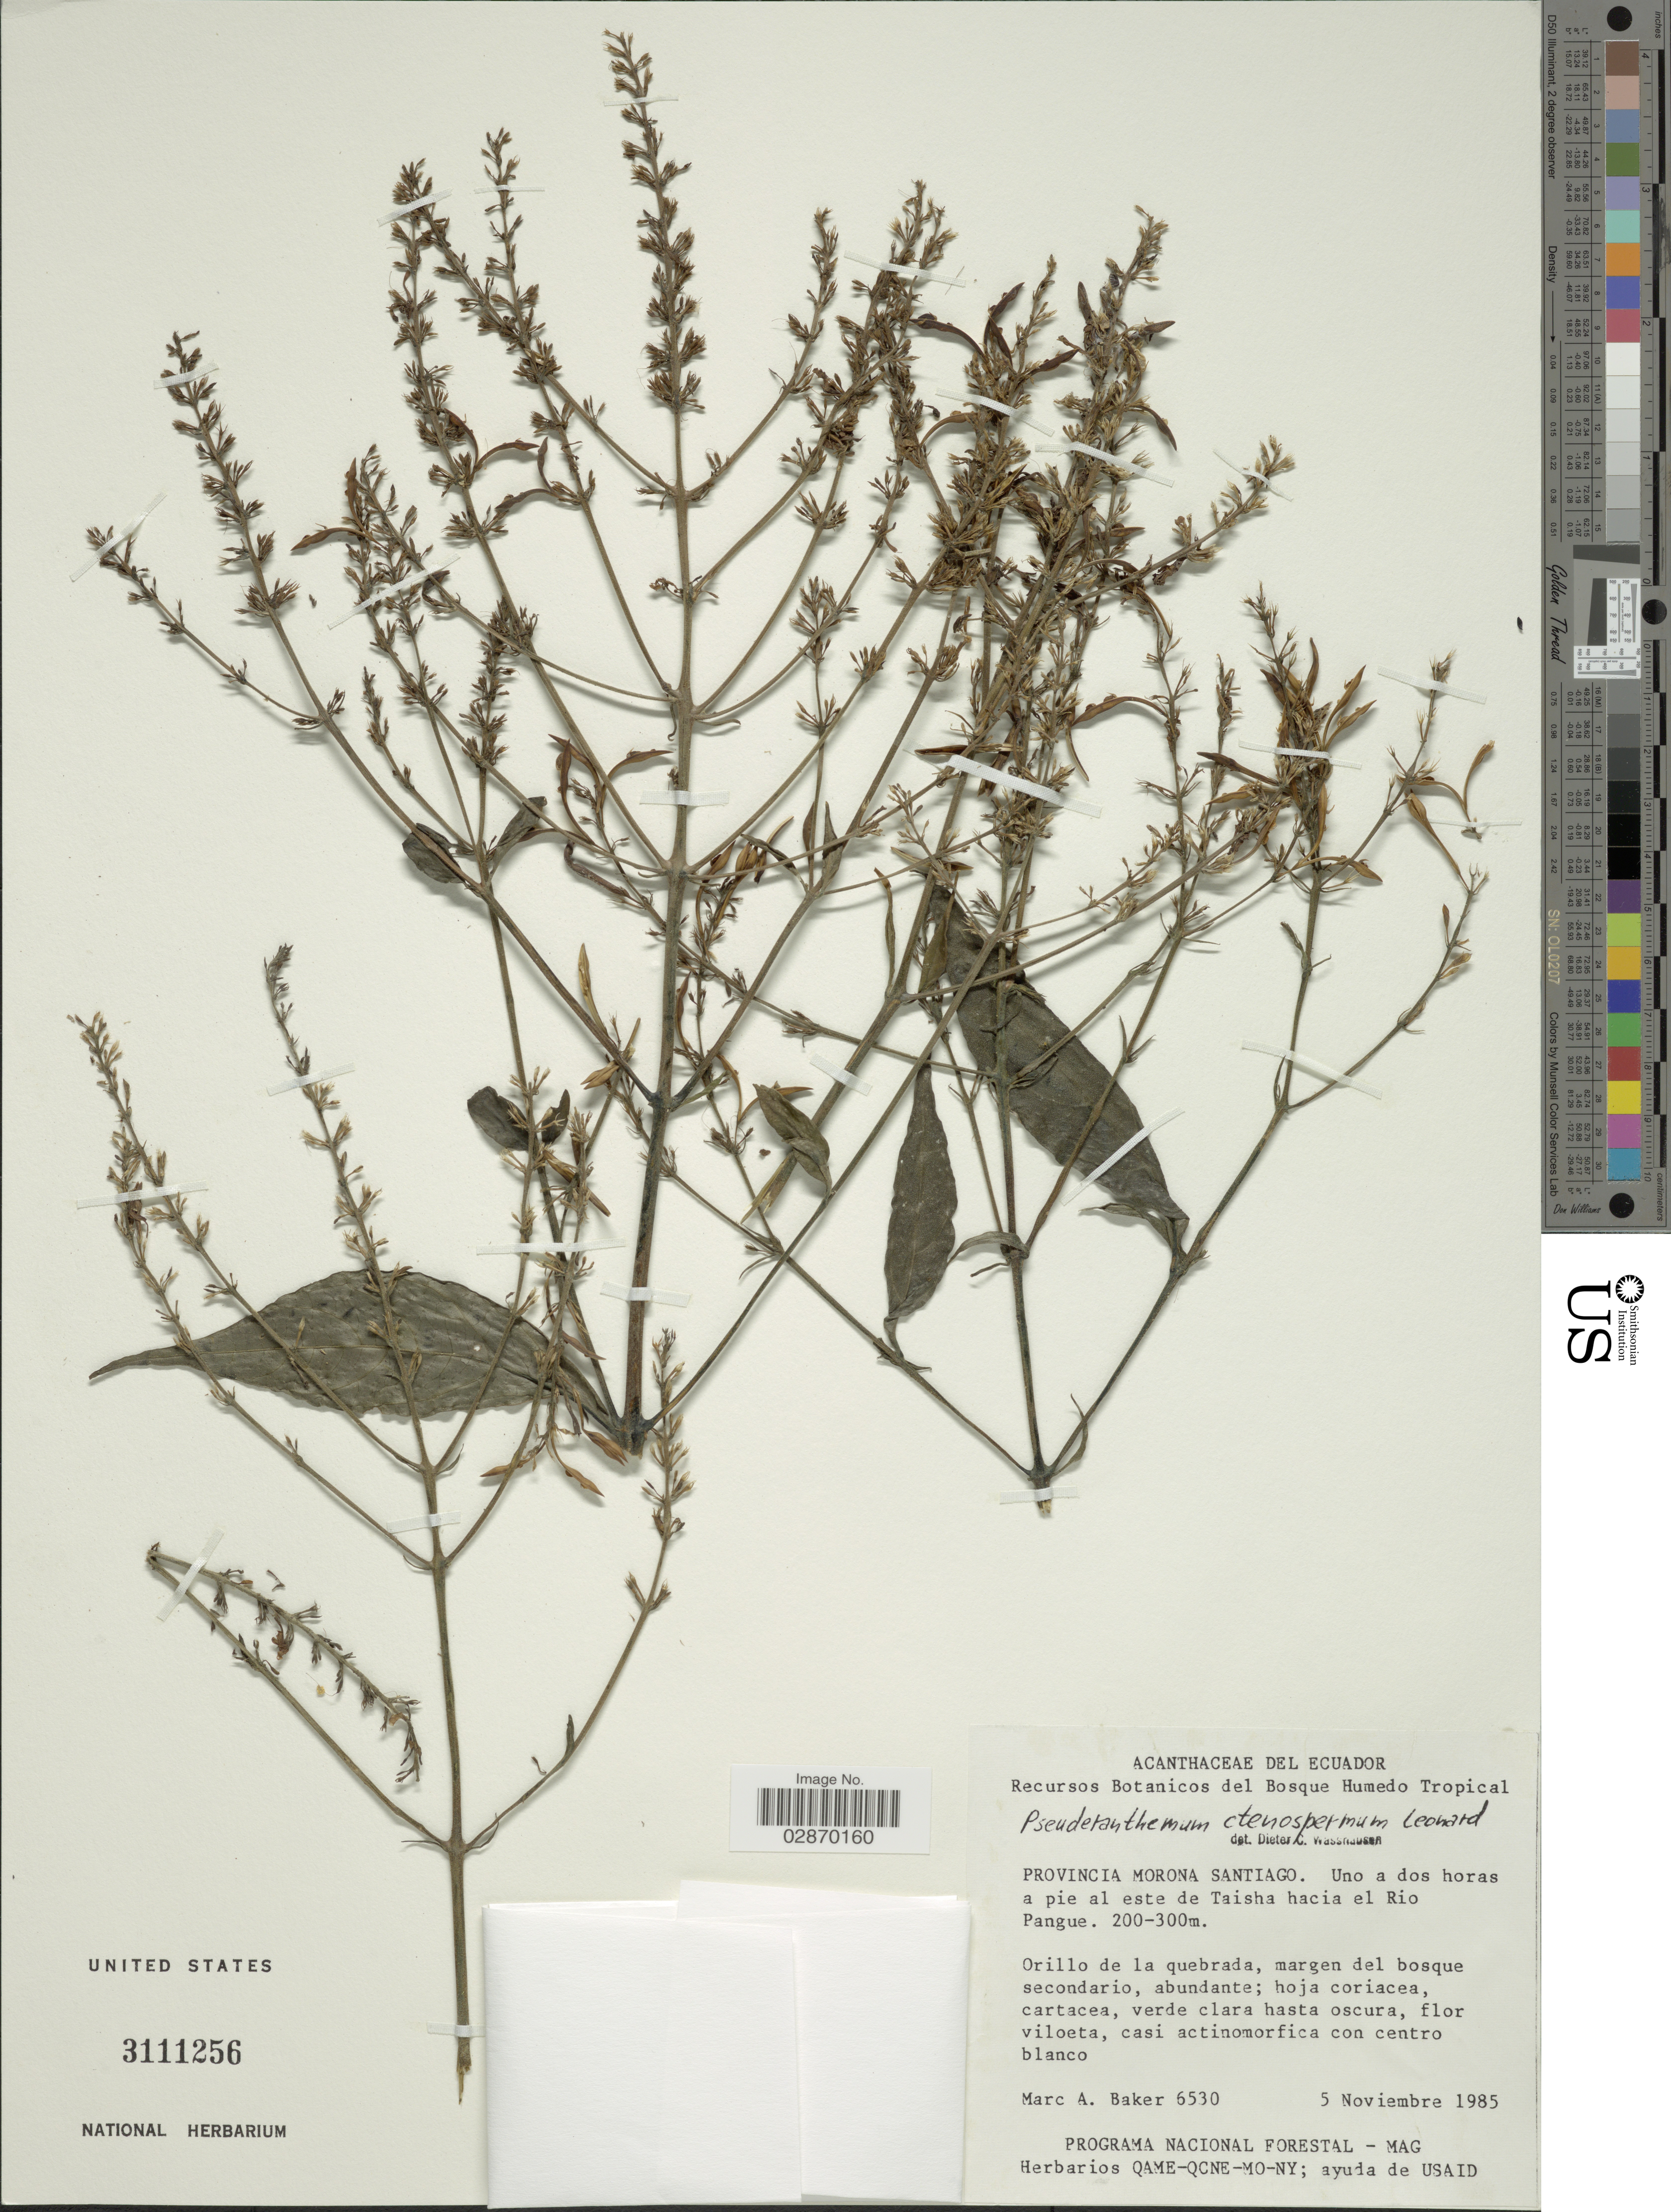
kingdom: Plantae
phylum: Tracheophyta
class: Magnoliopsida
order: Lamiales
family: Acanthaceae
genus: Pseuderanthemum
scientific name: Pseuderanthemum subauriculatum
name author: Mildbr.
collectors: M. A. Baker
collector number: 6530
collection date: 1985-11-05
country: Ecuador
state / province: Morona-Santiago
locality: Uno a dos horas a pie al este de Taisha hacia el Rio Pangue.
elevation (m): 200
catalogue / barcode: US 3111256